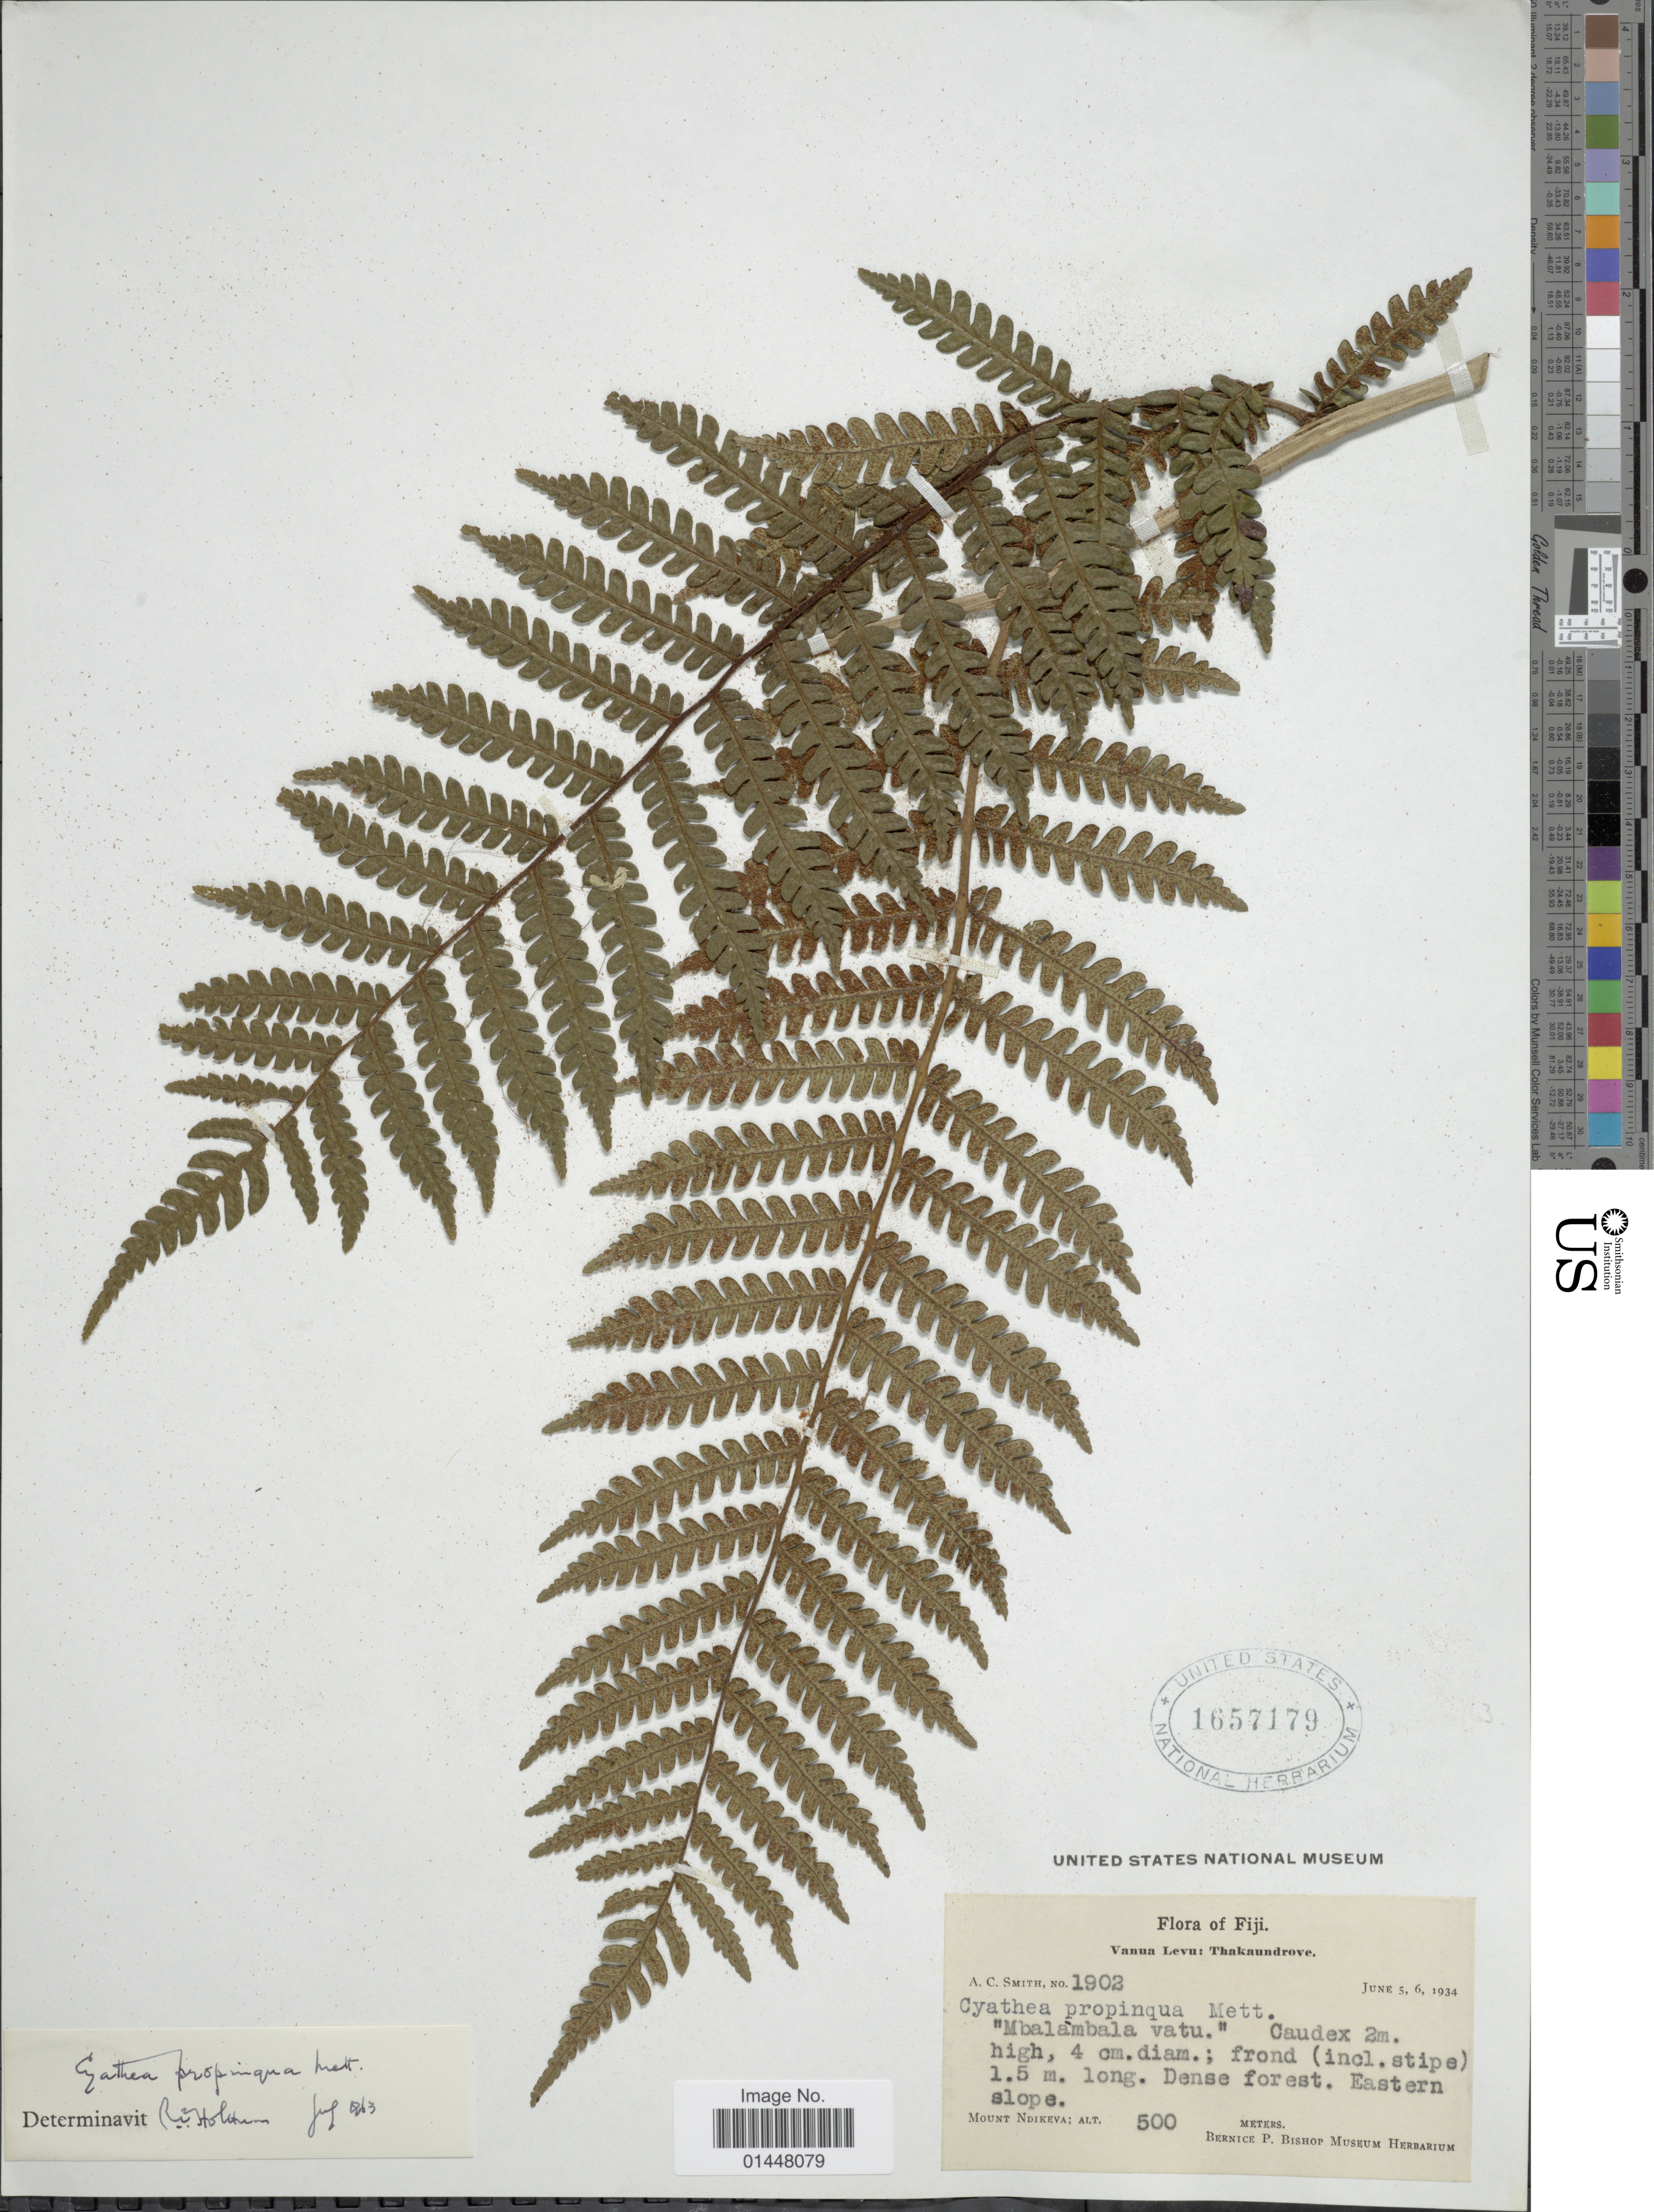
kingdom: Plantae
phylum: Tracheophyta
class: Polypodiopsida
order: Cyatheales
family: Cyatheaceae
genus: Sphaeropteris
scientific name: Sphaeropteris propinqua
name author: (Mett.) R.M. Tryon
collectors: A. C. Smith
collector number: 1902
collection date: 1934-06-05/1934-06-06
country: Fiji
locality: Fiji, Vanua Levu: Thakaundrove. Mount Ndikeva; Eastern slope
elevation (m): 500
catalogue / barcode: US 1657179